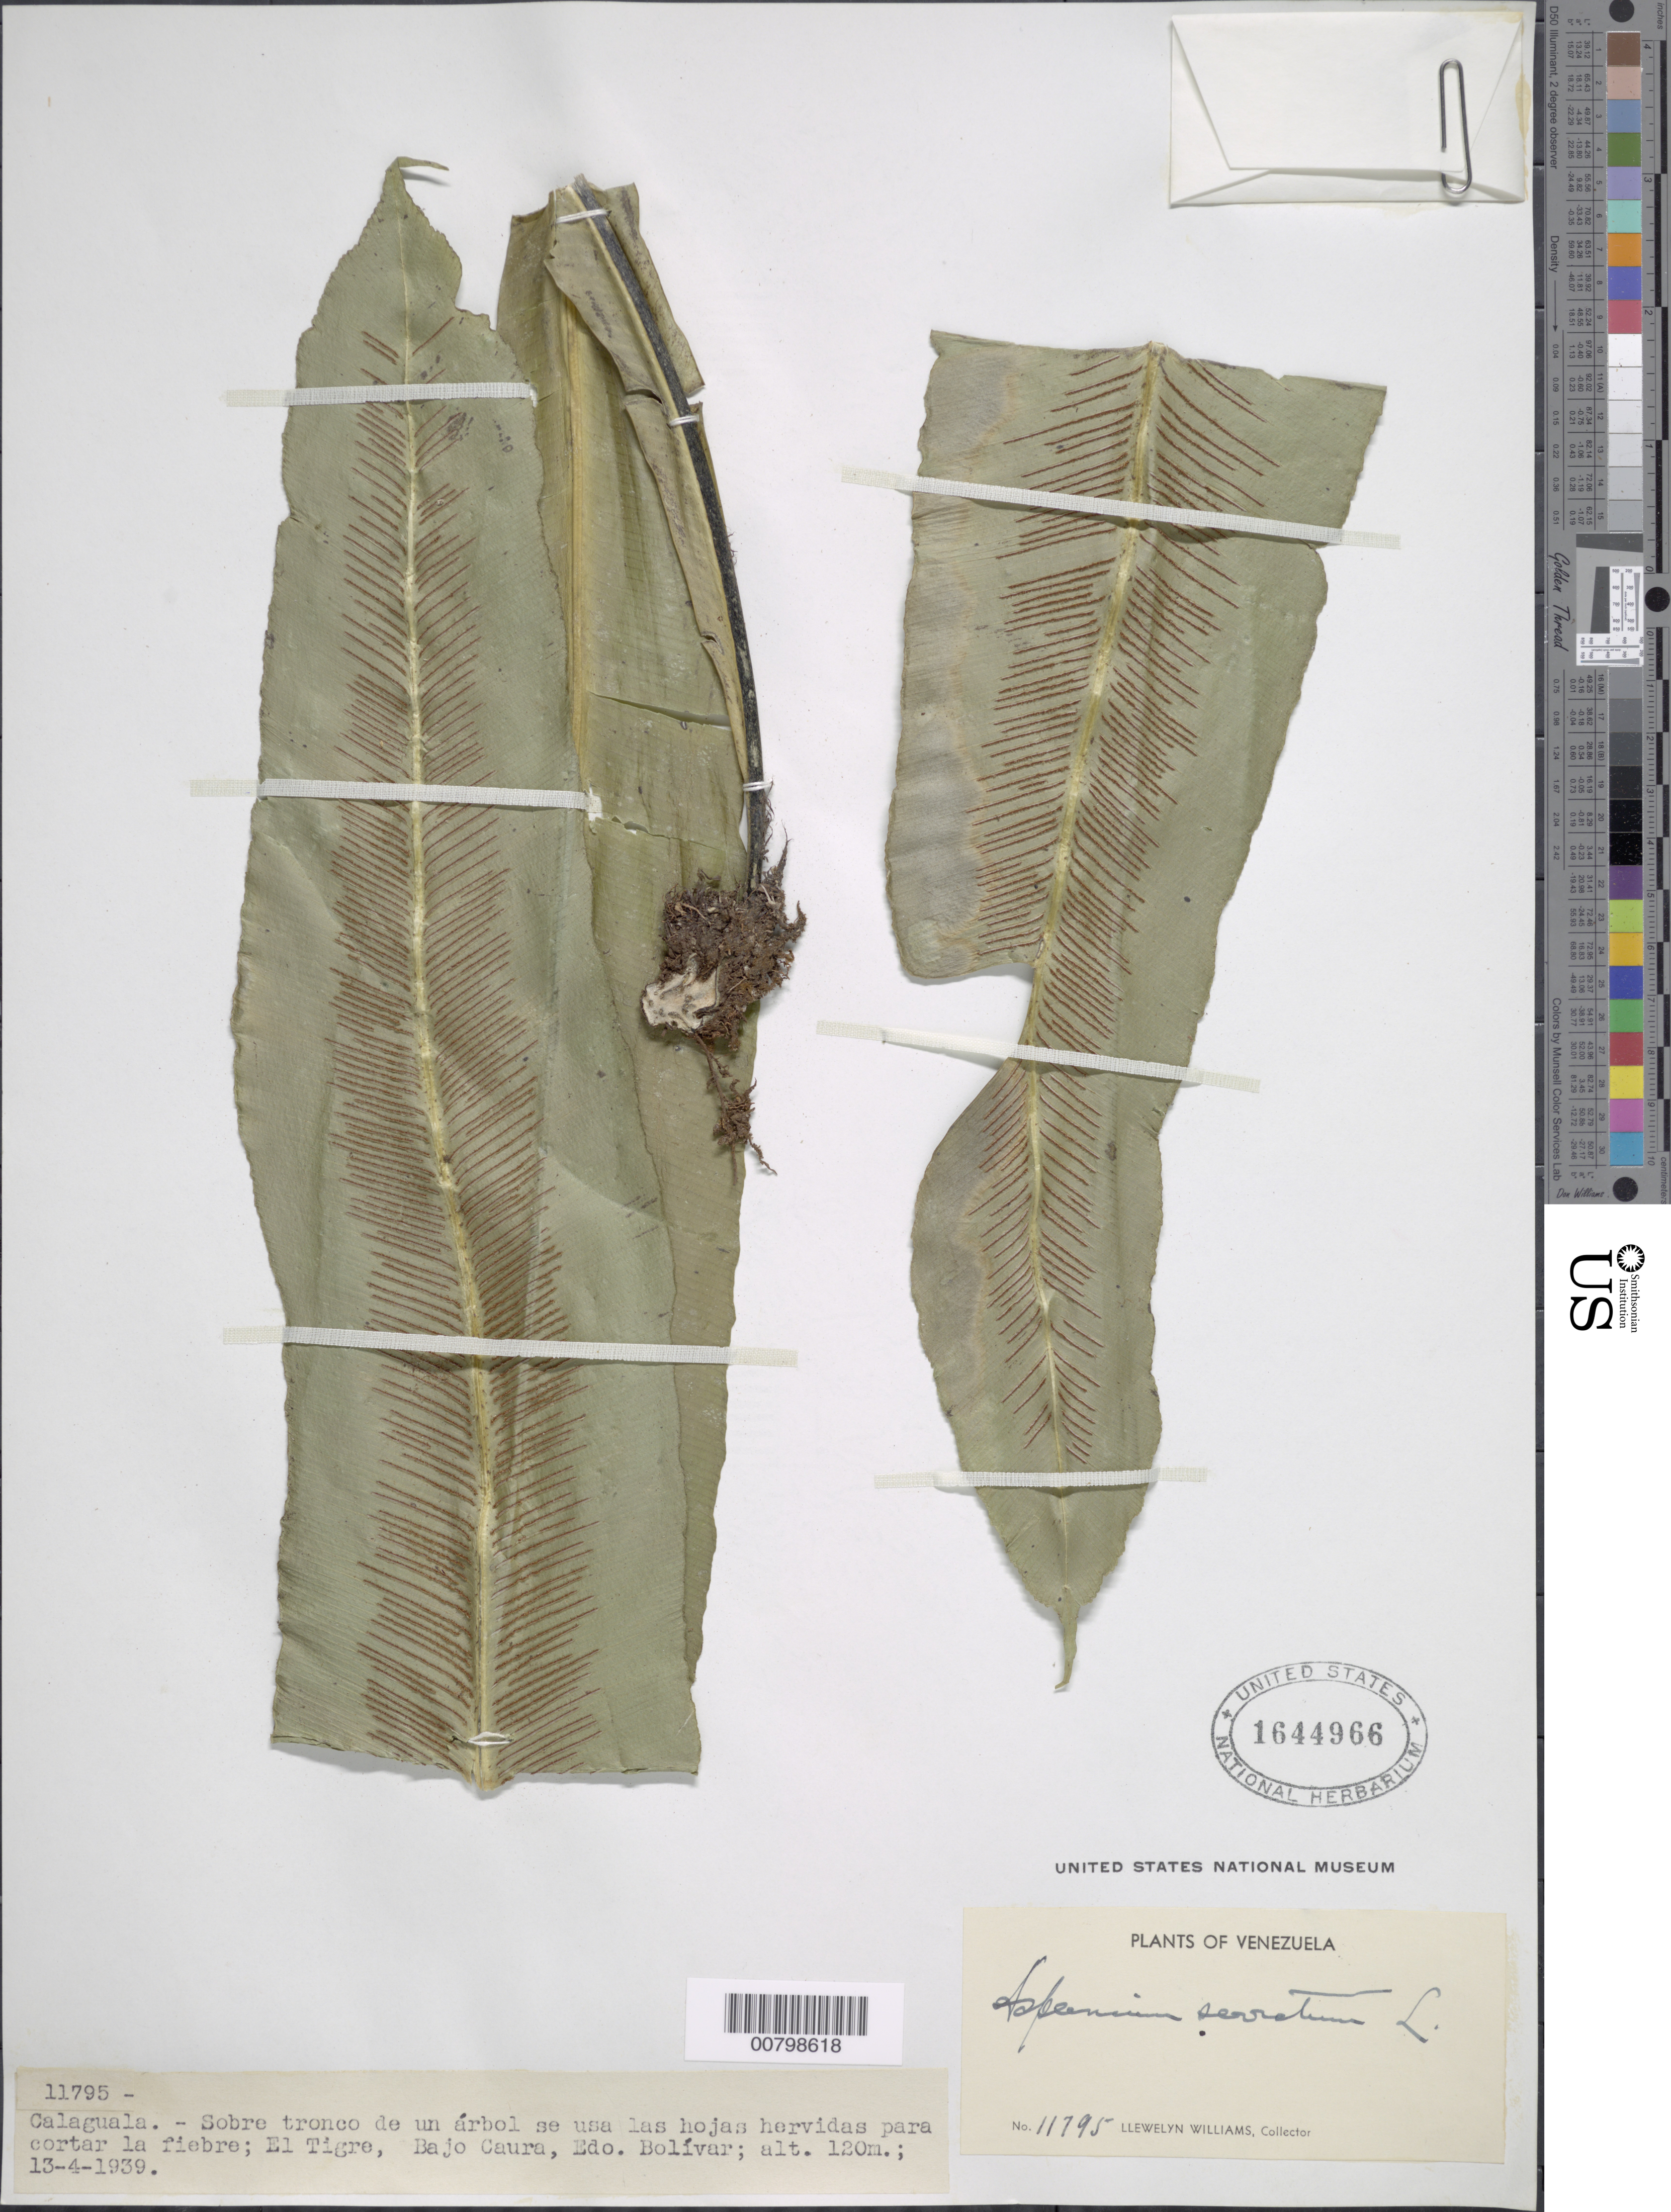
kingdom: Plantae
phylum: Tracheophyta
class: Polypodiopsida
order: Polypodiales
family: Aspleniaceae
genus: Asplenium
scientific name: Asplenium serratum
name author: L.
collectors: Ll. Williams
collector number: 11795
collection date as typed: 13-Apr-39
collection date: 1939-04-13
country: Venezuela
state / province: Bolívar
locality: El Tigre, Bajo Caura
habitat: Sobre tronco de arbole se usa las hojas hrvidas para cortar la fiebre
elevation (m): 120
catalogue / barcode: US 1644966